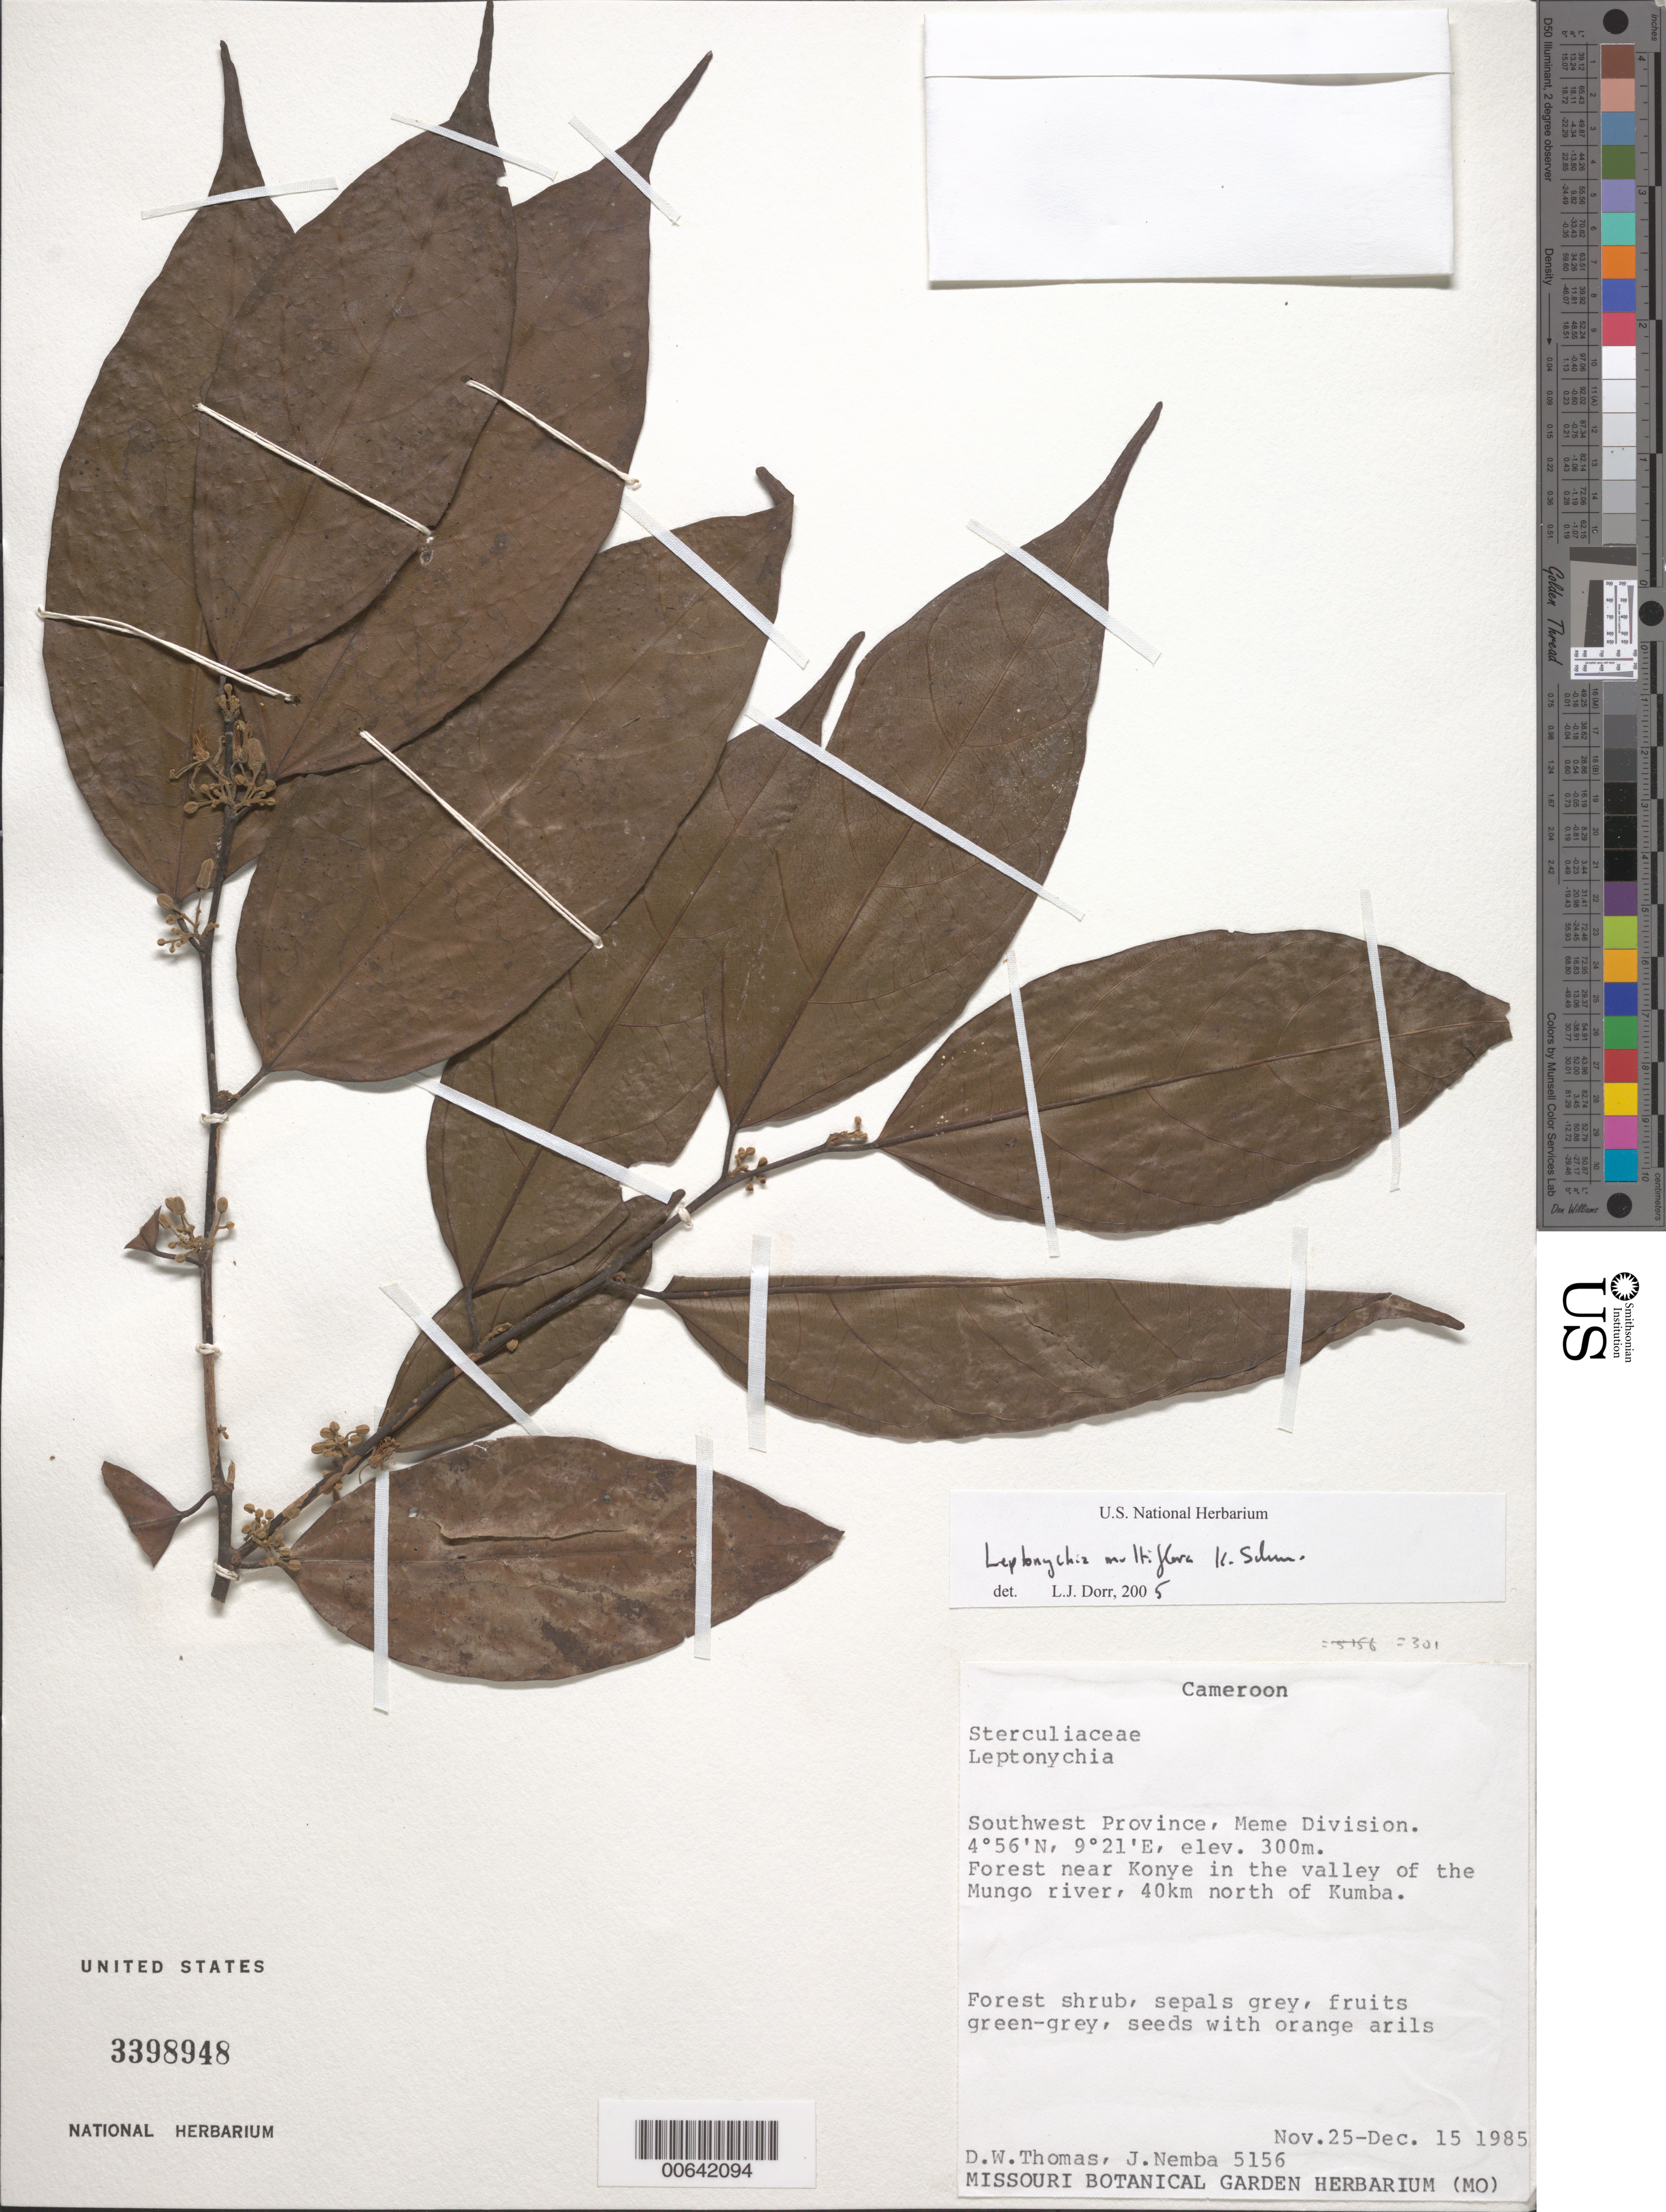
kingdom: Plantae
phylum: Tracheophyta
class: Magnoliopsida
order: Malvales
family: Malvaceae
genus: Leptonychia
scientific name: Leptonychia sp.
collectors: D. W. Thomas & J. Nemba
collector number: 5156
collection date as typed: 25 Nov 1985 to 15 Dec 1985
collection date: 1985-11-25/1985-12-15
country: Cameroon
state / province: Sud-Ouest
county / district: Meme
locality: Near Konye in the valley of the Mungo River, 40 km N of Kumba.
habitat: Forest.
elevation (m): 300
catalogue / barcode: US 3398948